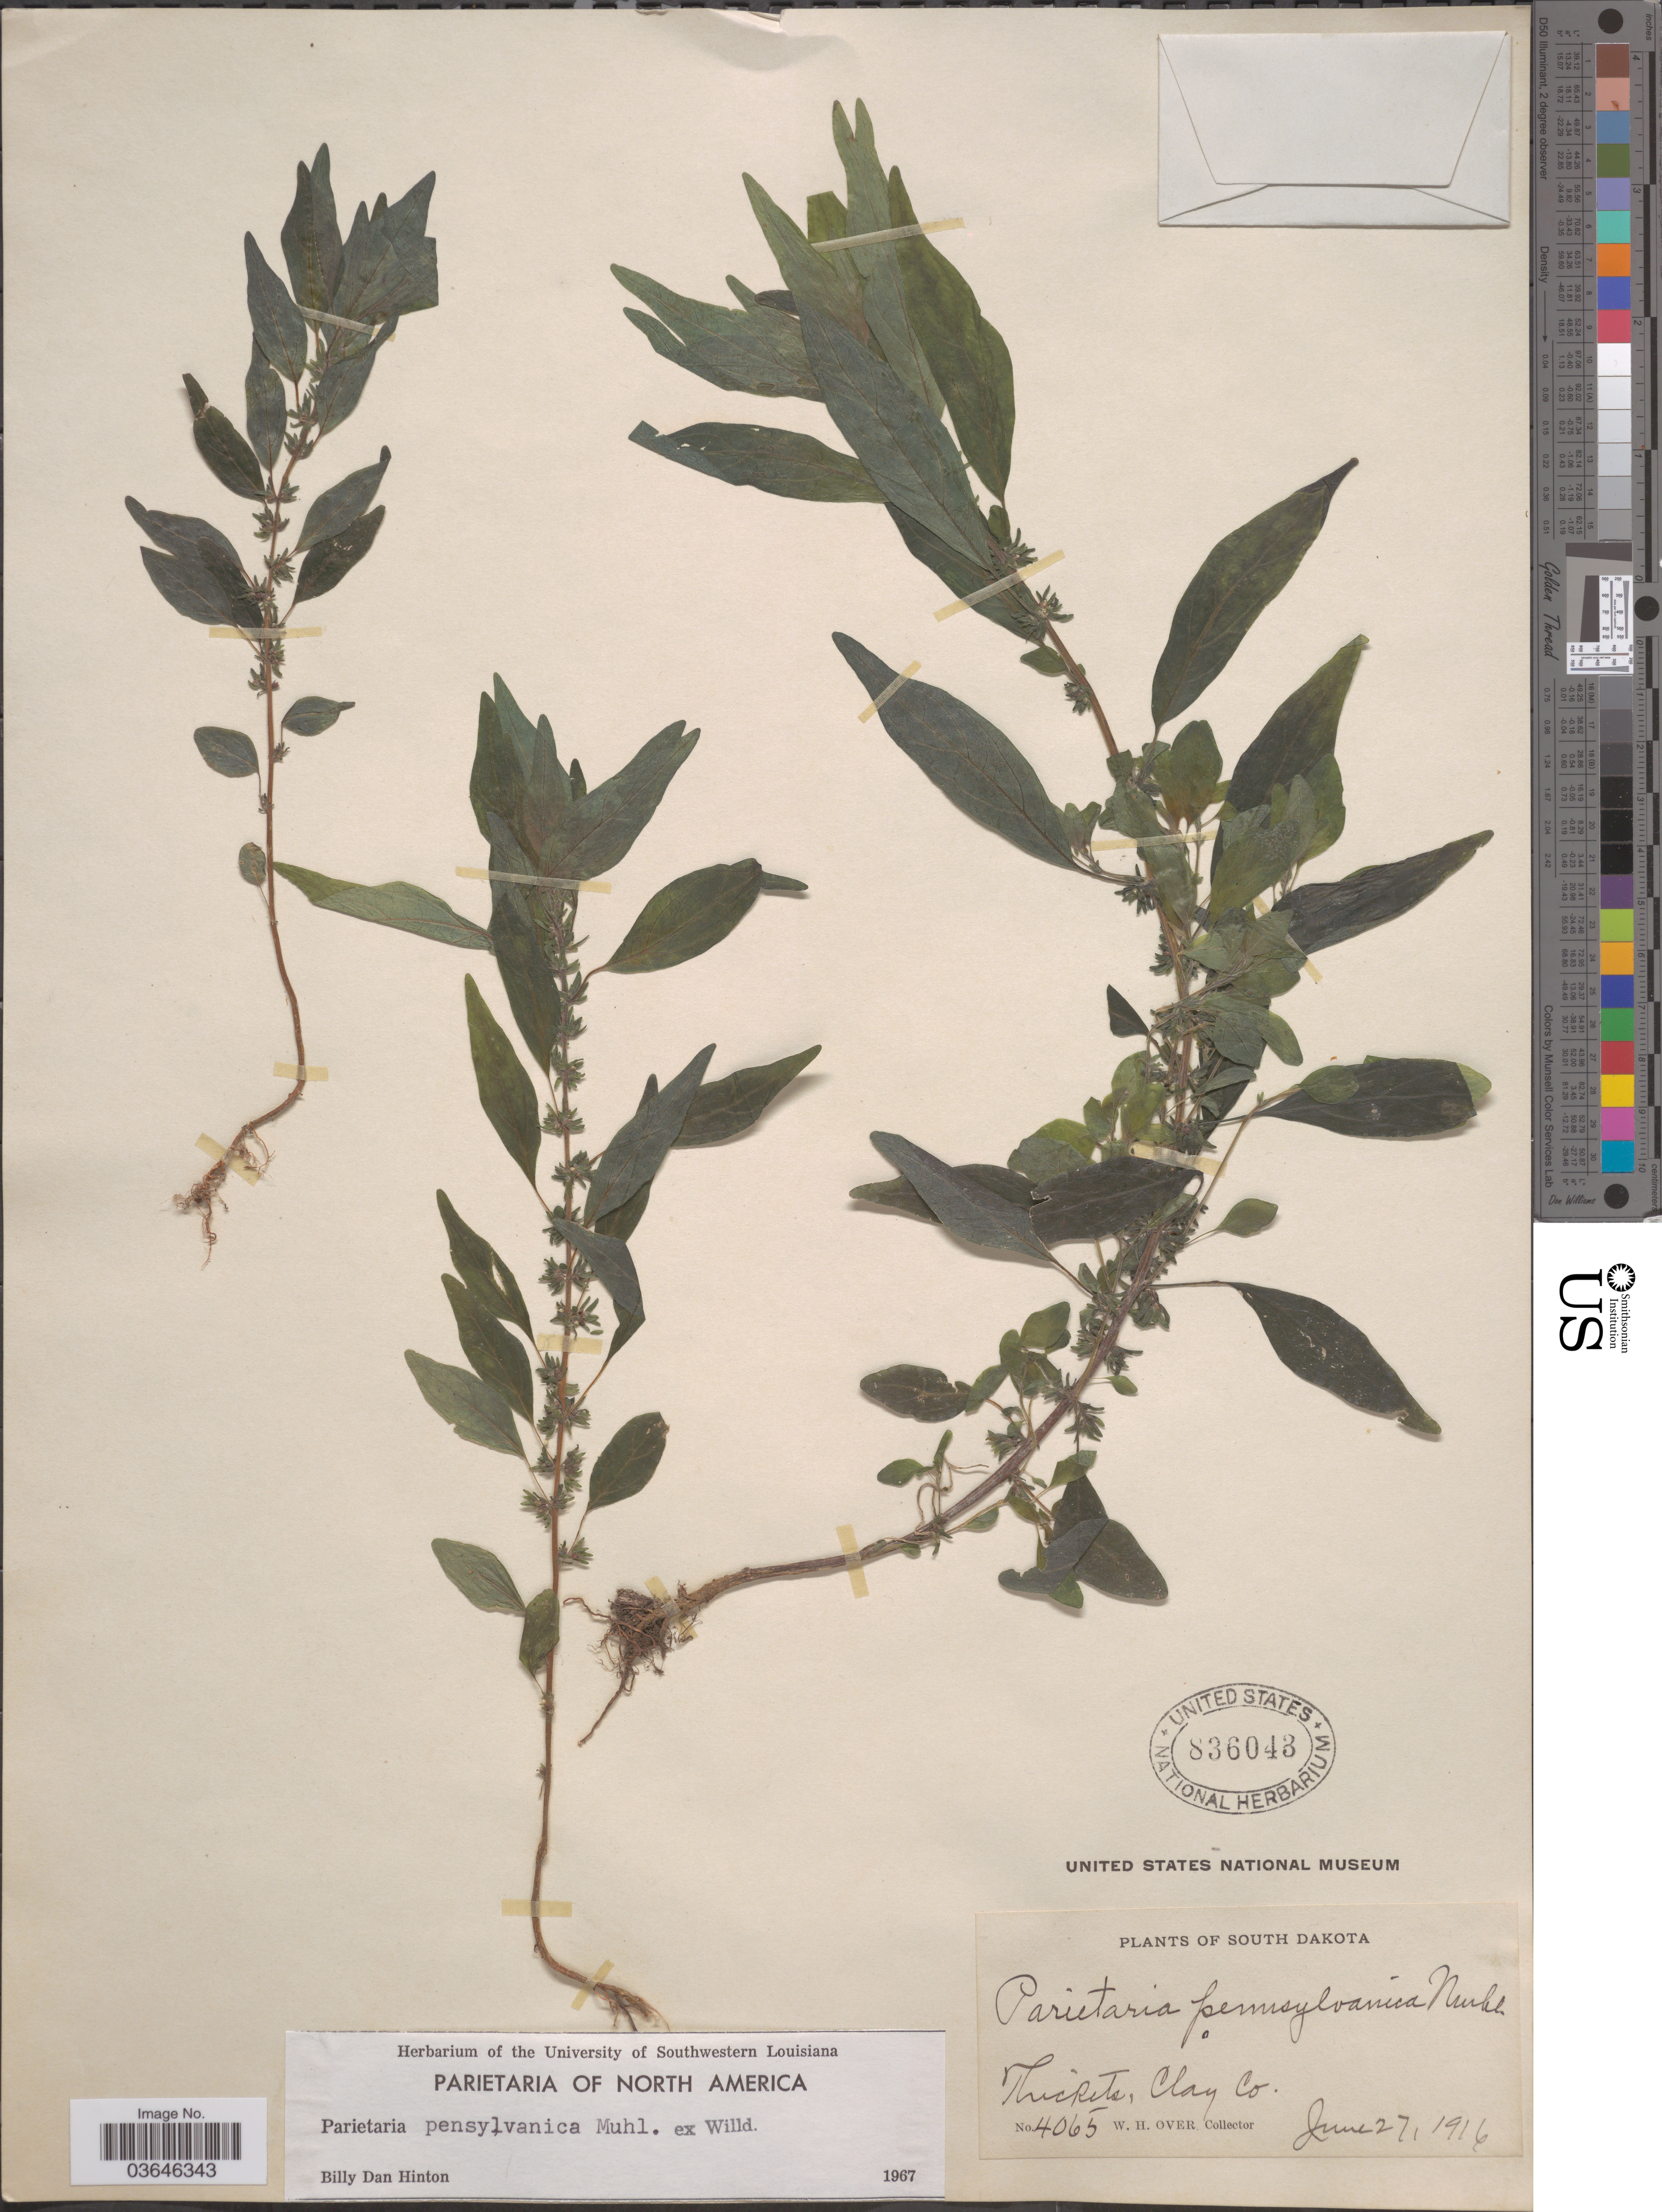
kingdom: Plantae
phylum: Tracheophyta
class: Magnoliopsida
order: Rosales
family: Urticaceae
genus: Parietaria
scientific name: Parietaria pensylvanica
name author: Muhl. ex Willd.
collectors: W. Over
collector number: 4065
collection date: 1916-06-27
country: United States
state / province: South Dakota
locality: Thickets, Clay Co.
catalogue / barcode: US 836043